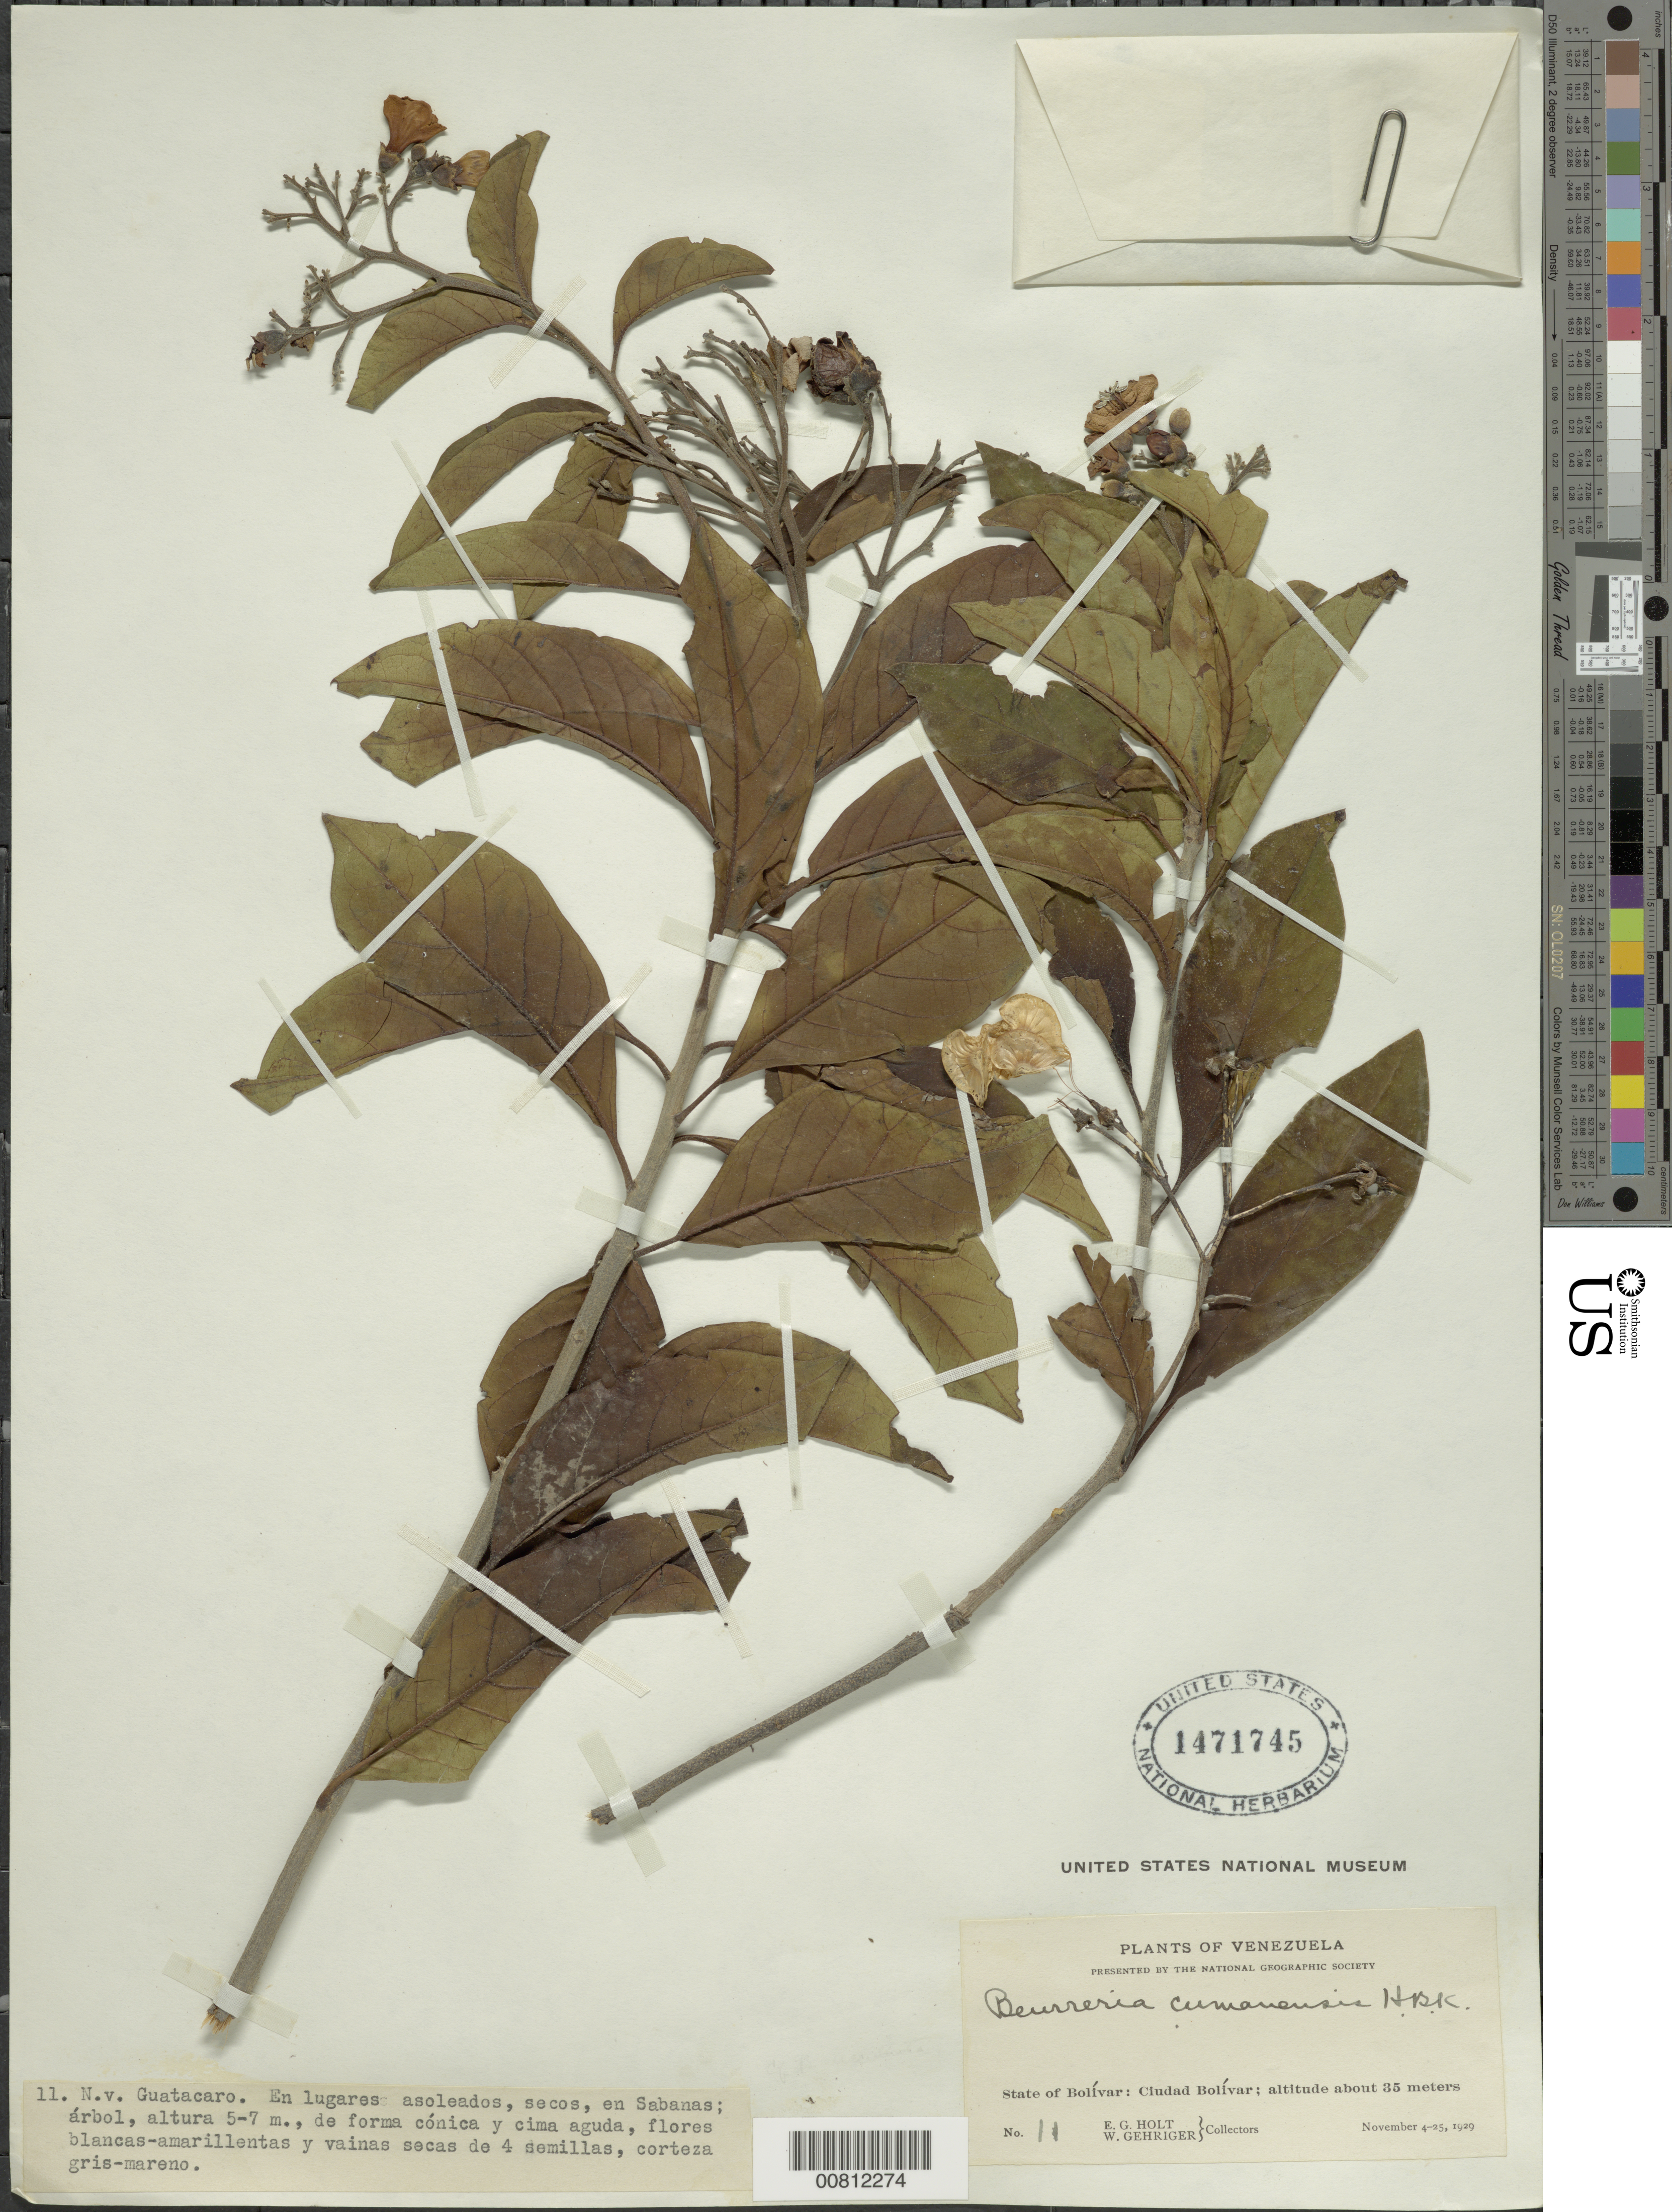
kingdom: Plantae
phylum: Tracheophyta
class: Magnoliopsida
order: Boraginales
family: Ehretiaceae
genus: Bourreria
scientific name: Bourreria cumanensis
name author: (Loefl.) O.E. Schulz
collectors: E. Holt & W. Gehriger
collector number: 11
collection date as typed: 4-Nov-29 to 25-Nov-29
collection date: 1929-11-04/1929-11-25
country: Venezuela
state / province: Bolívar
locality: Ciudad Bolívar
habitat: Lugares asoleados, secos, en sabanas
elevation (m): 35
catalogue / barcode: US 1471745